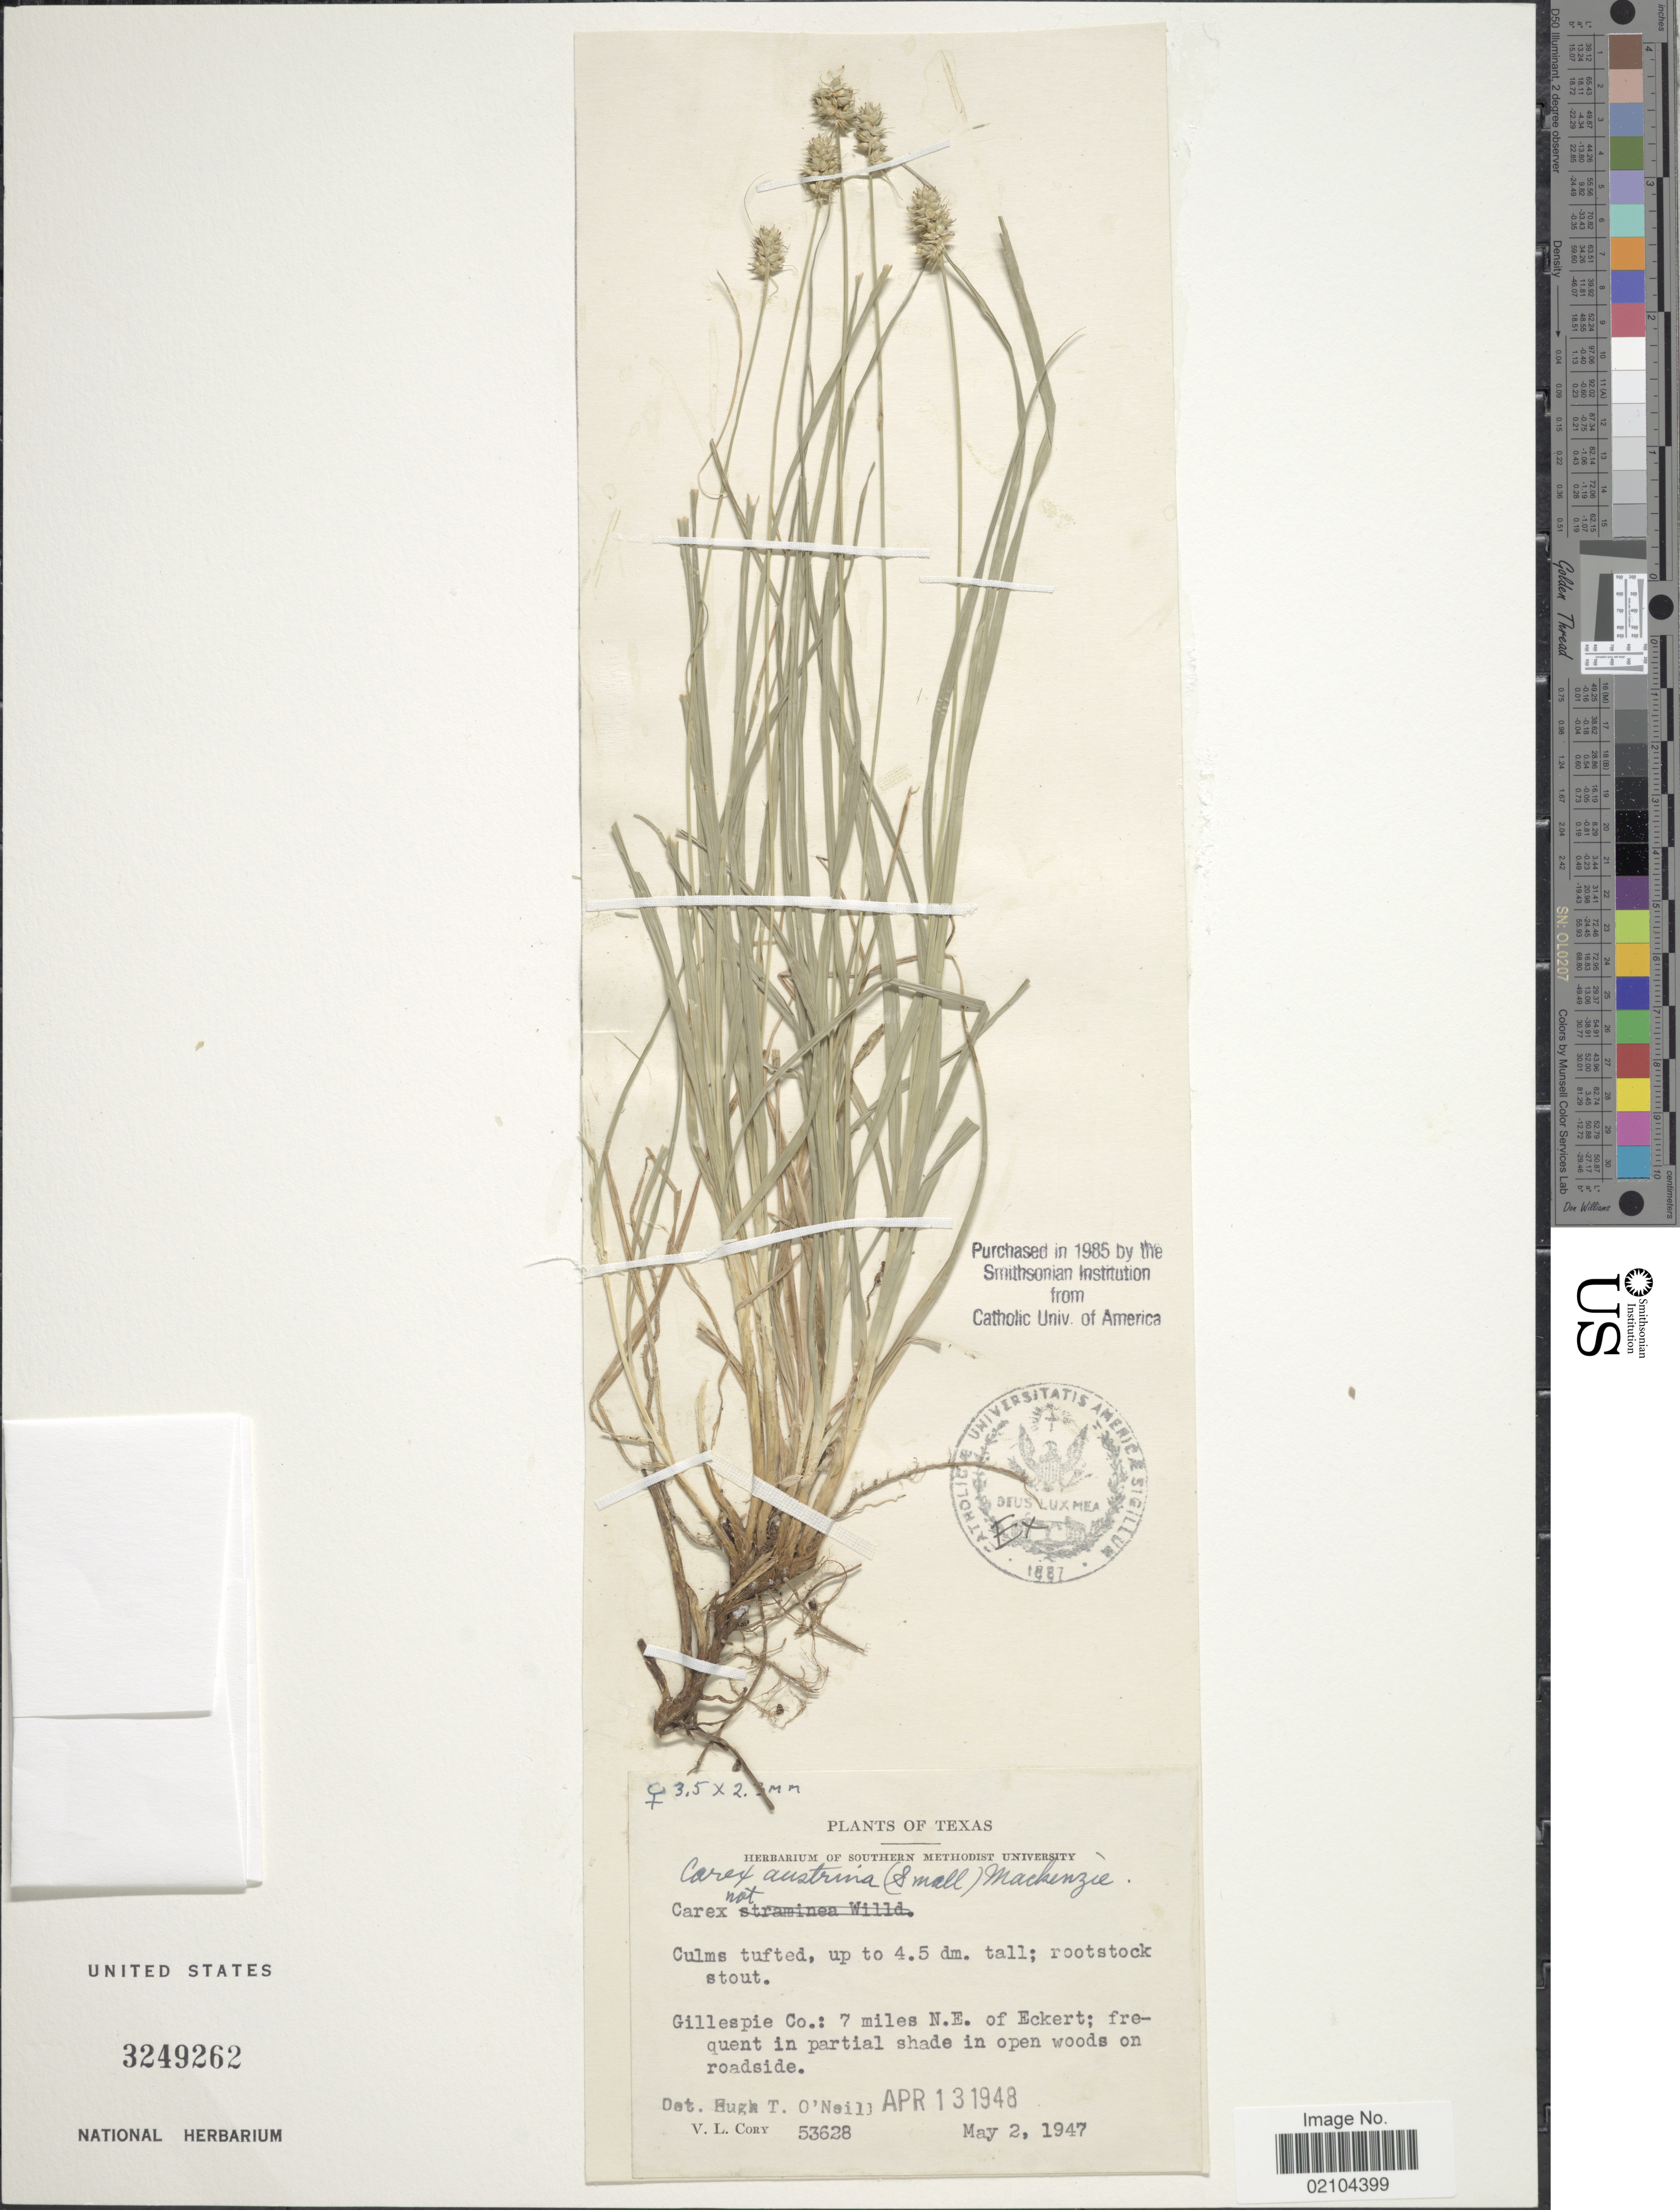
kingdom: Plantae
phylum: Tracheophyta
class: Liliopsida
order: Poales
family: Cyperaceae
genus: Carex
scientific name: Carex austrina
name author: Mack.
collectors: V. Cory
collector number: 53628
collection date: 1947-05-02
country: United States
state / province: Texas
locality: Gillespie Co.: 7 miles N.E. of Eckert; frequent in partial shade in open woods on roadside.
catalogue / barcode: US 3249262